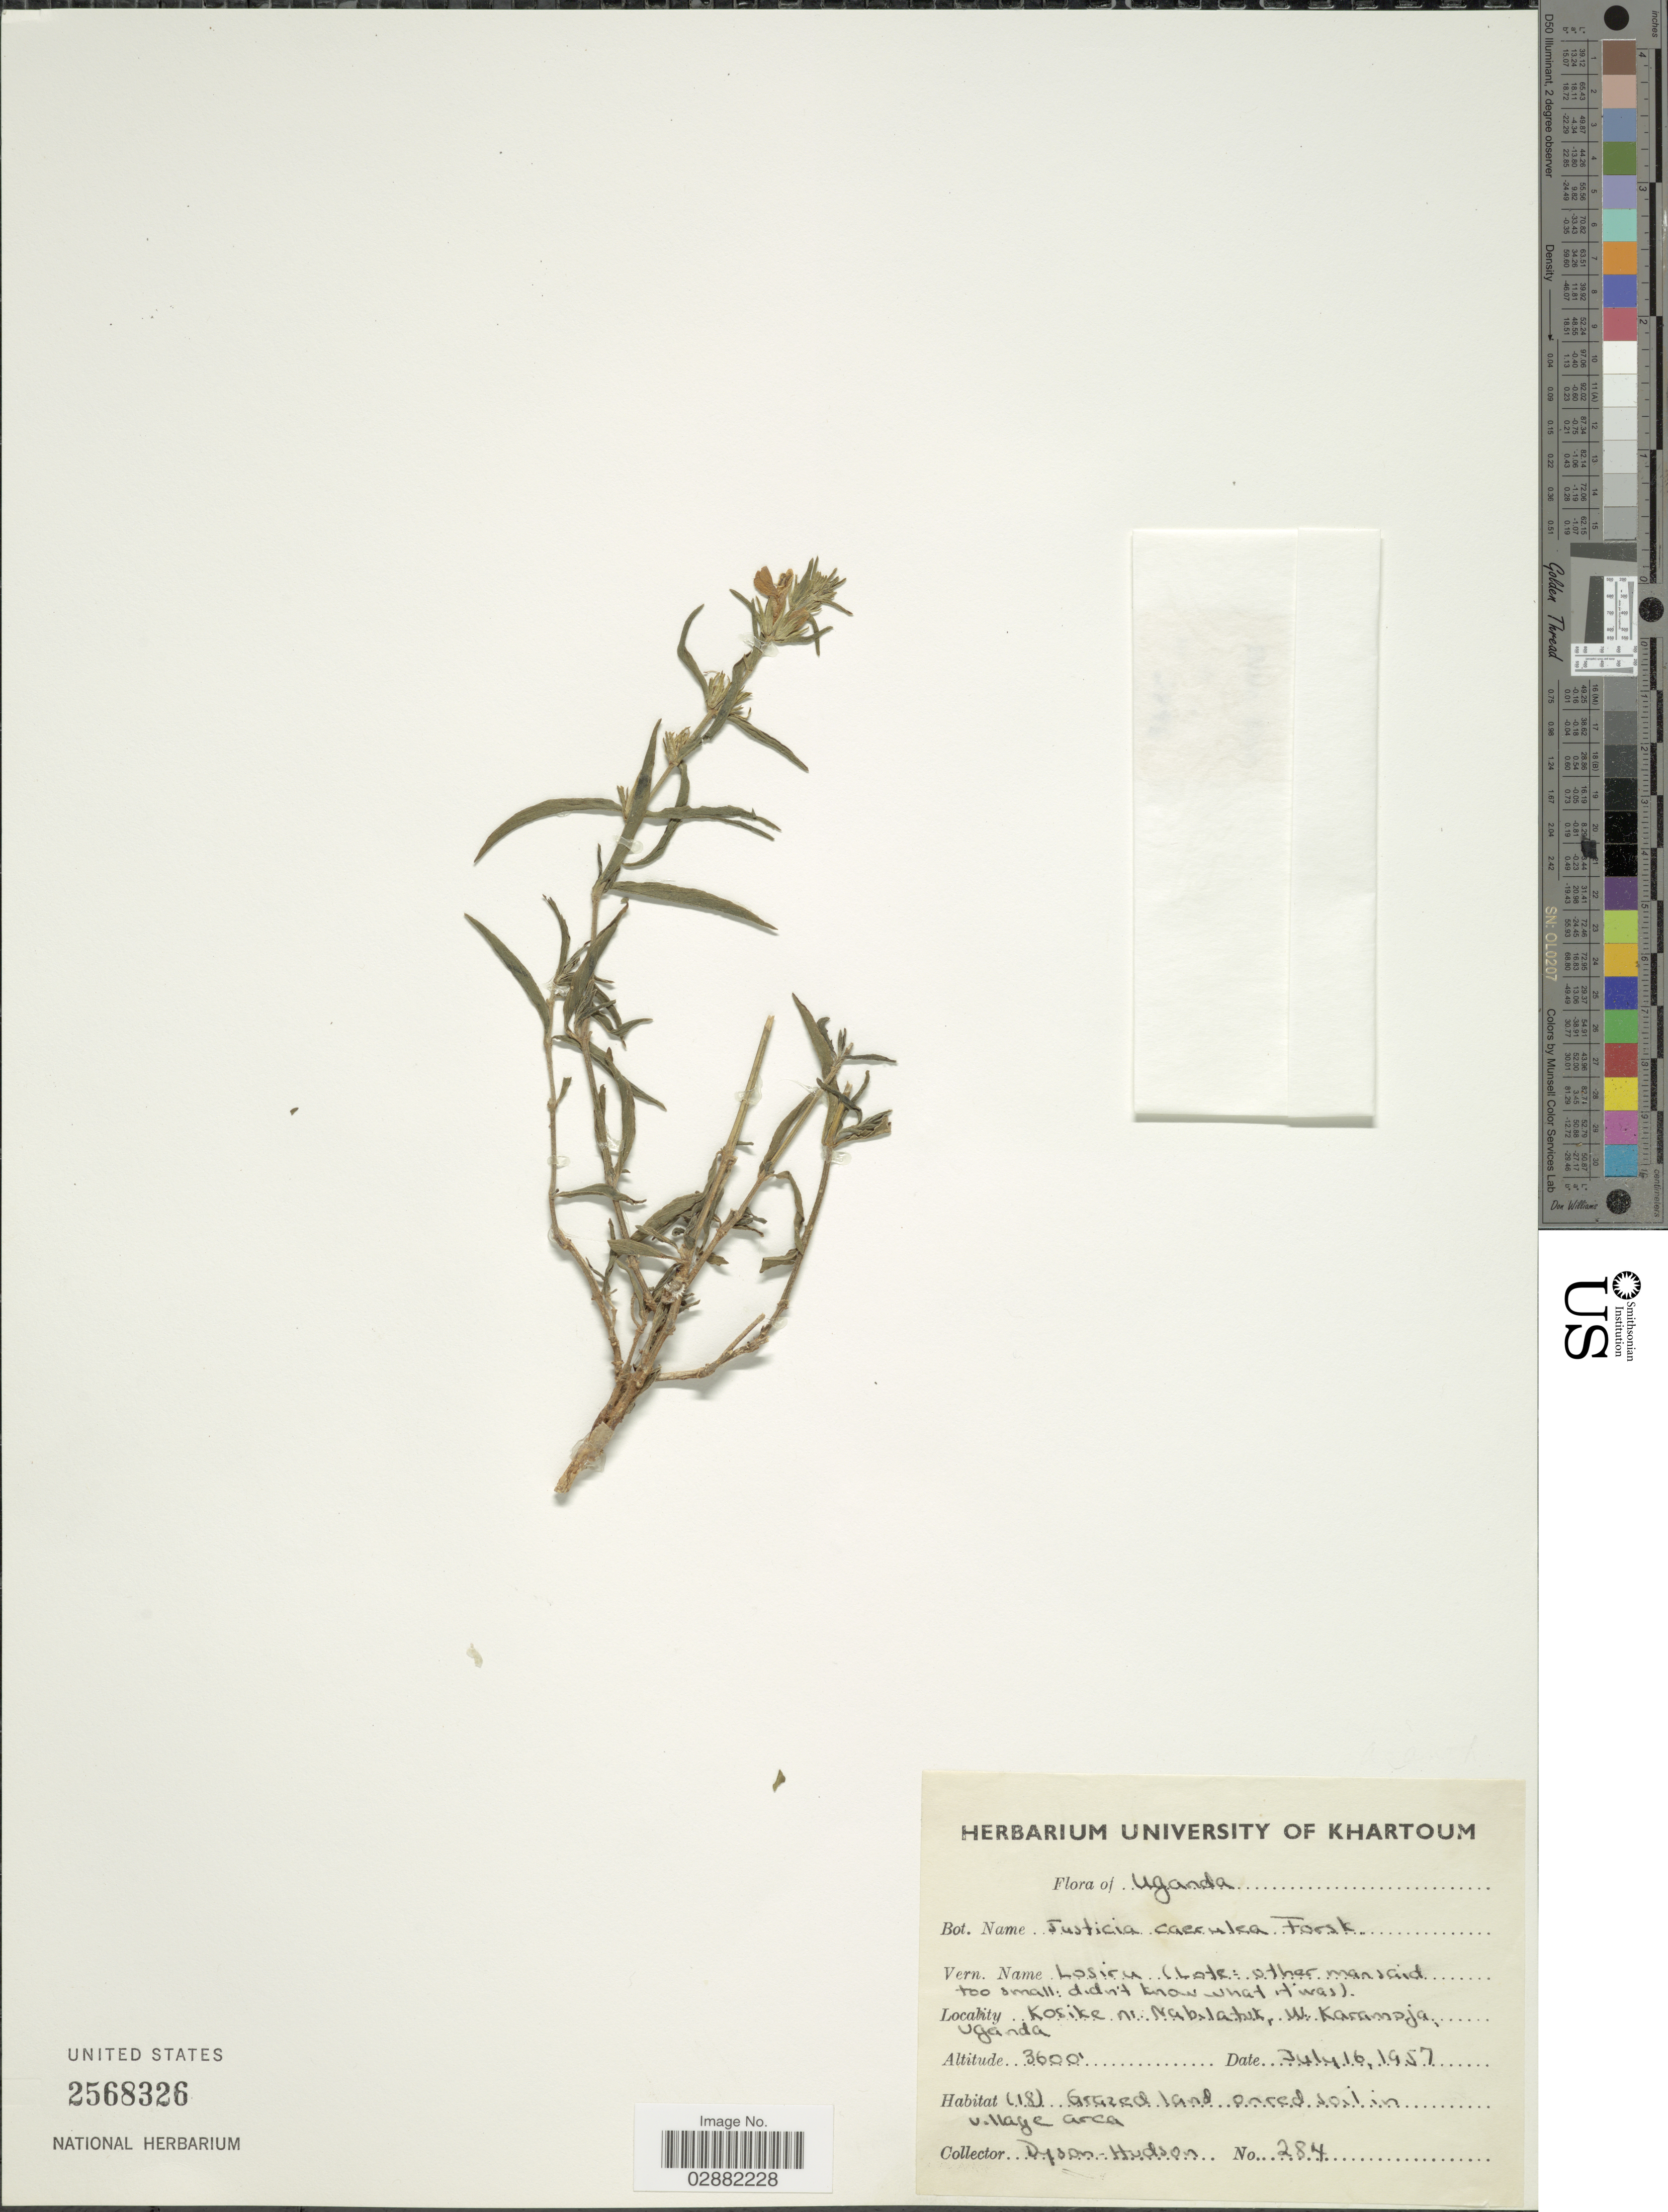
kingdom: Plantae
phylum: Tracheophyta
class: Magnoliopsida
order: Lamiales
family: Acanthaceae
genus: Justicia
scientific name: Justicia caerulea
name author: Forssk.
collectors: Dyson-Hudson, --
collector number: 284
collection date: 1957-07-16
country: Uganda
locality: Uganda. Kosike nr Nabilatuk, W Karamoja.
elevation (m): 1097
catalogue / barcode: US 2568326